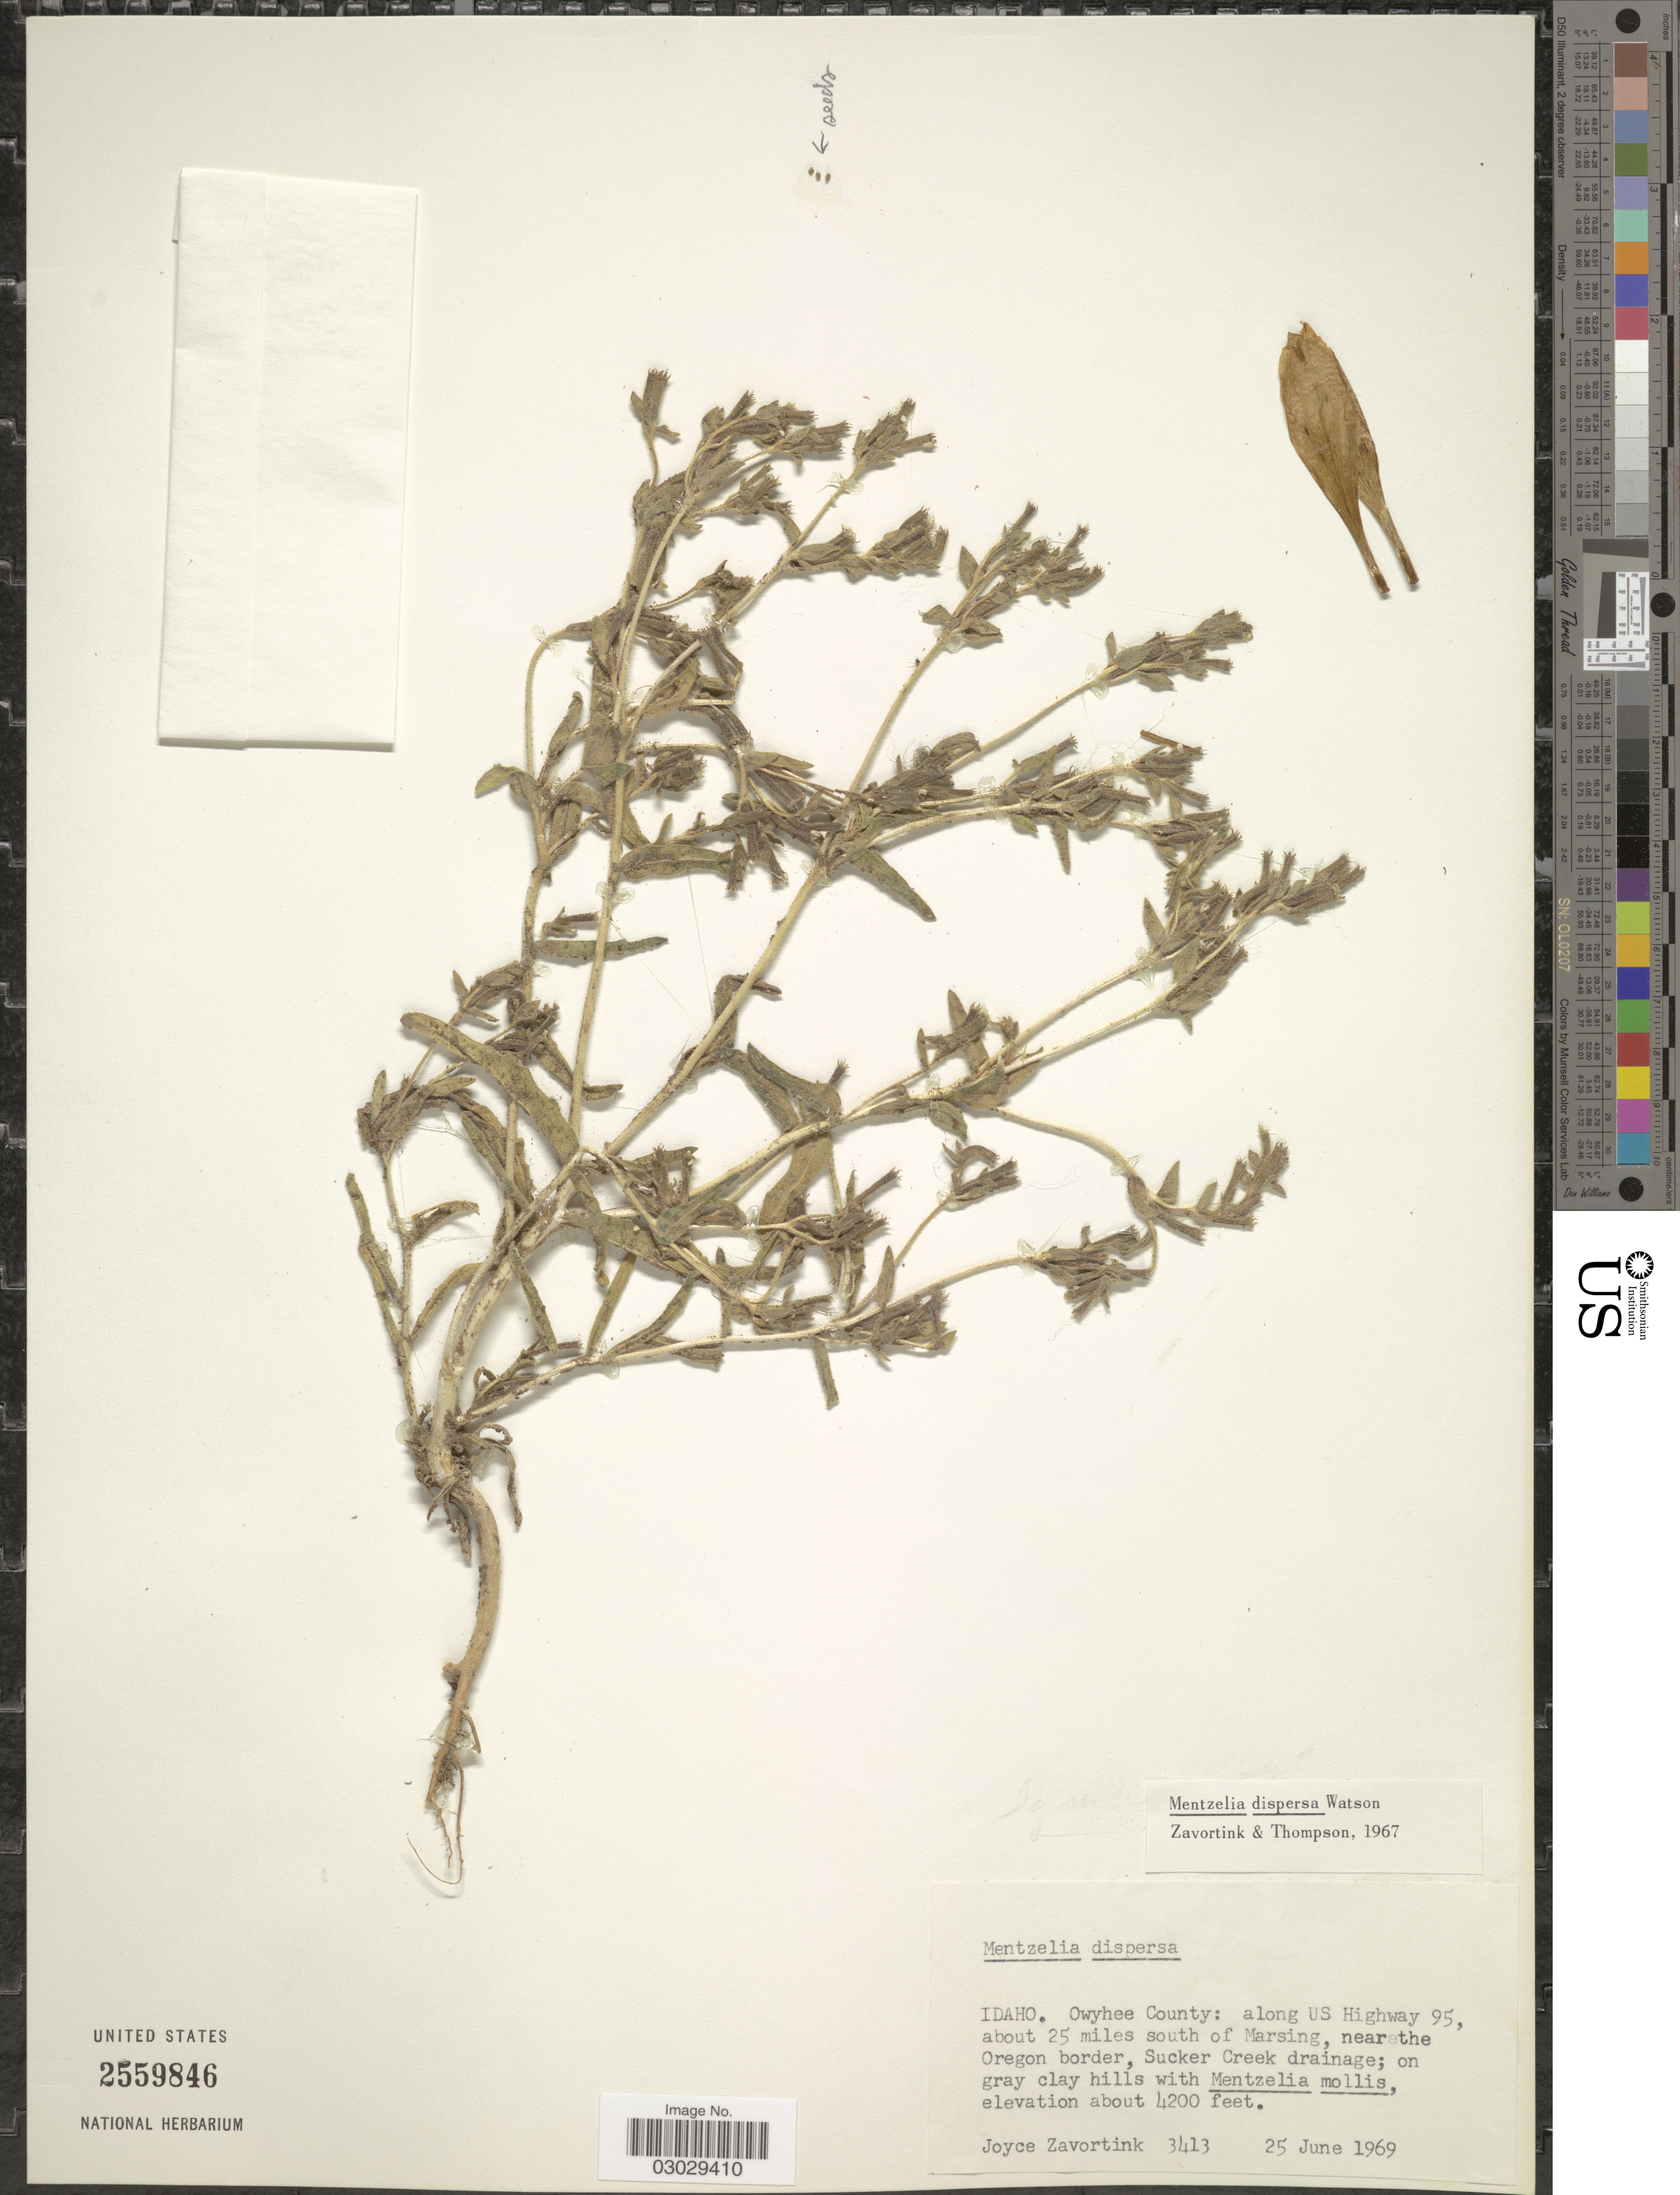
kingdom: Plantae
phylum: Tracheophyta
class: Magnoliopsida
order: Cornales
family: Loasaceae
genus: Mentzelia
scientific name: Mentzelia dispersa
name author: S. Watson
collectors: J. Zavortink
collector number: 3413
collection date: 1969-06-25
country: United States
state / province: Idaho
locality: Owyhee County: along US Highway 95, about 25 miles south of Marsing, near the Oregon border, Sucker Creek drainage.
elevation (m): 1280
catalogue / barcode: US 2559846